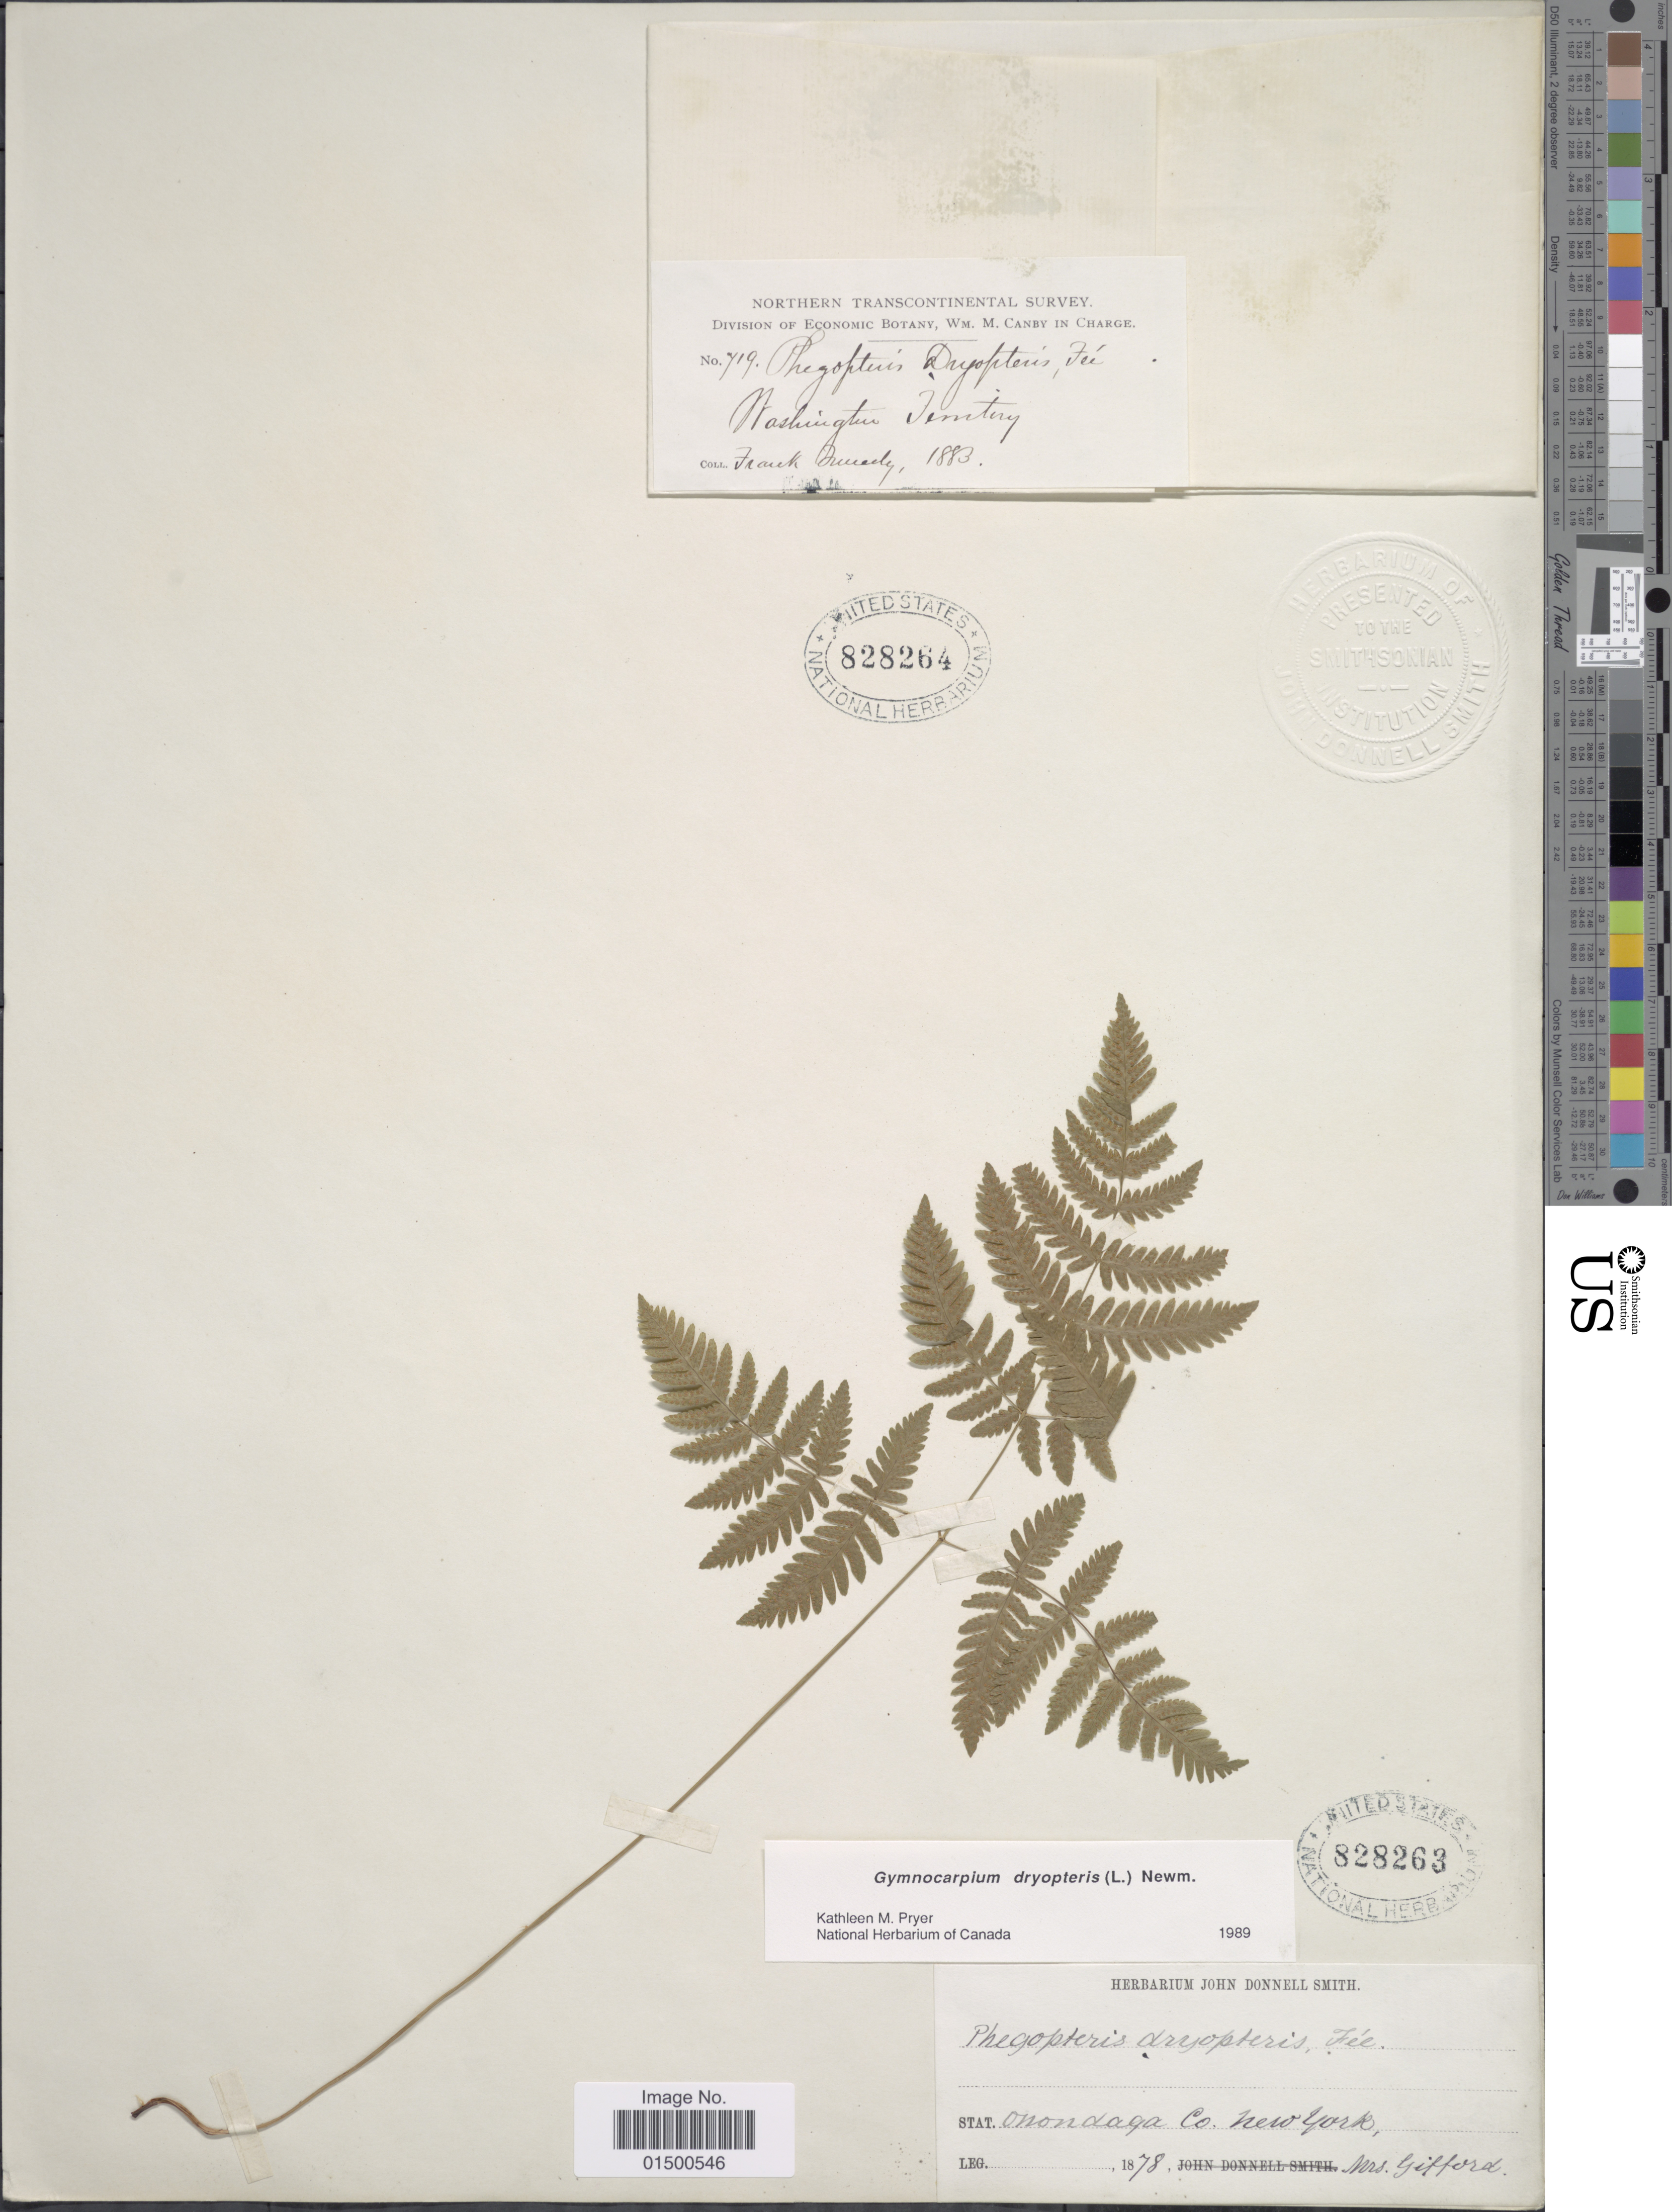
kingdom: Plantae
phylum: Tracheophyta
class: Polypodiopsida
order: Polypodiales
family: Cystopteridaceae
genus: Gymnocarpium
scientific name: Gymnocarpium dryopteris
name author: (L.) Newman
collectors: Gifford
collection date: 1878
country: United States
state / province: New York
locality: Onondaga Co.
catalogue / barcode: US 828263